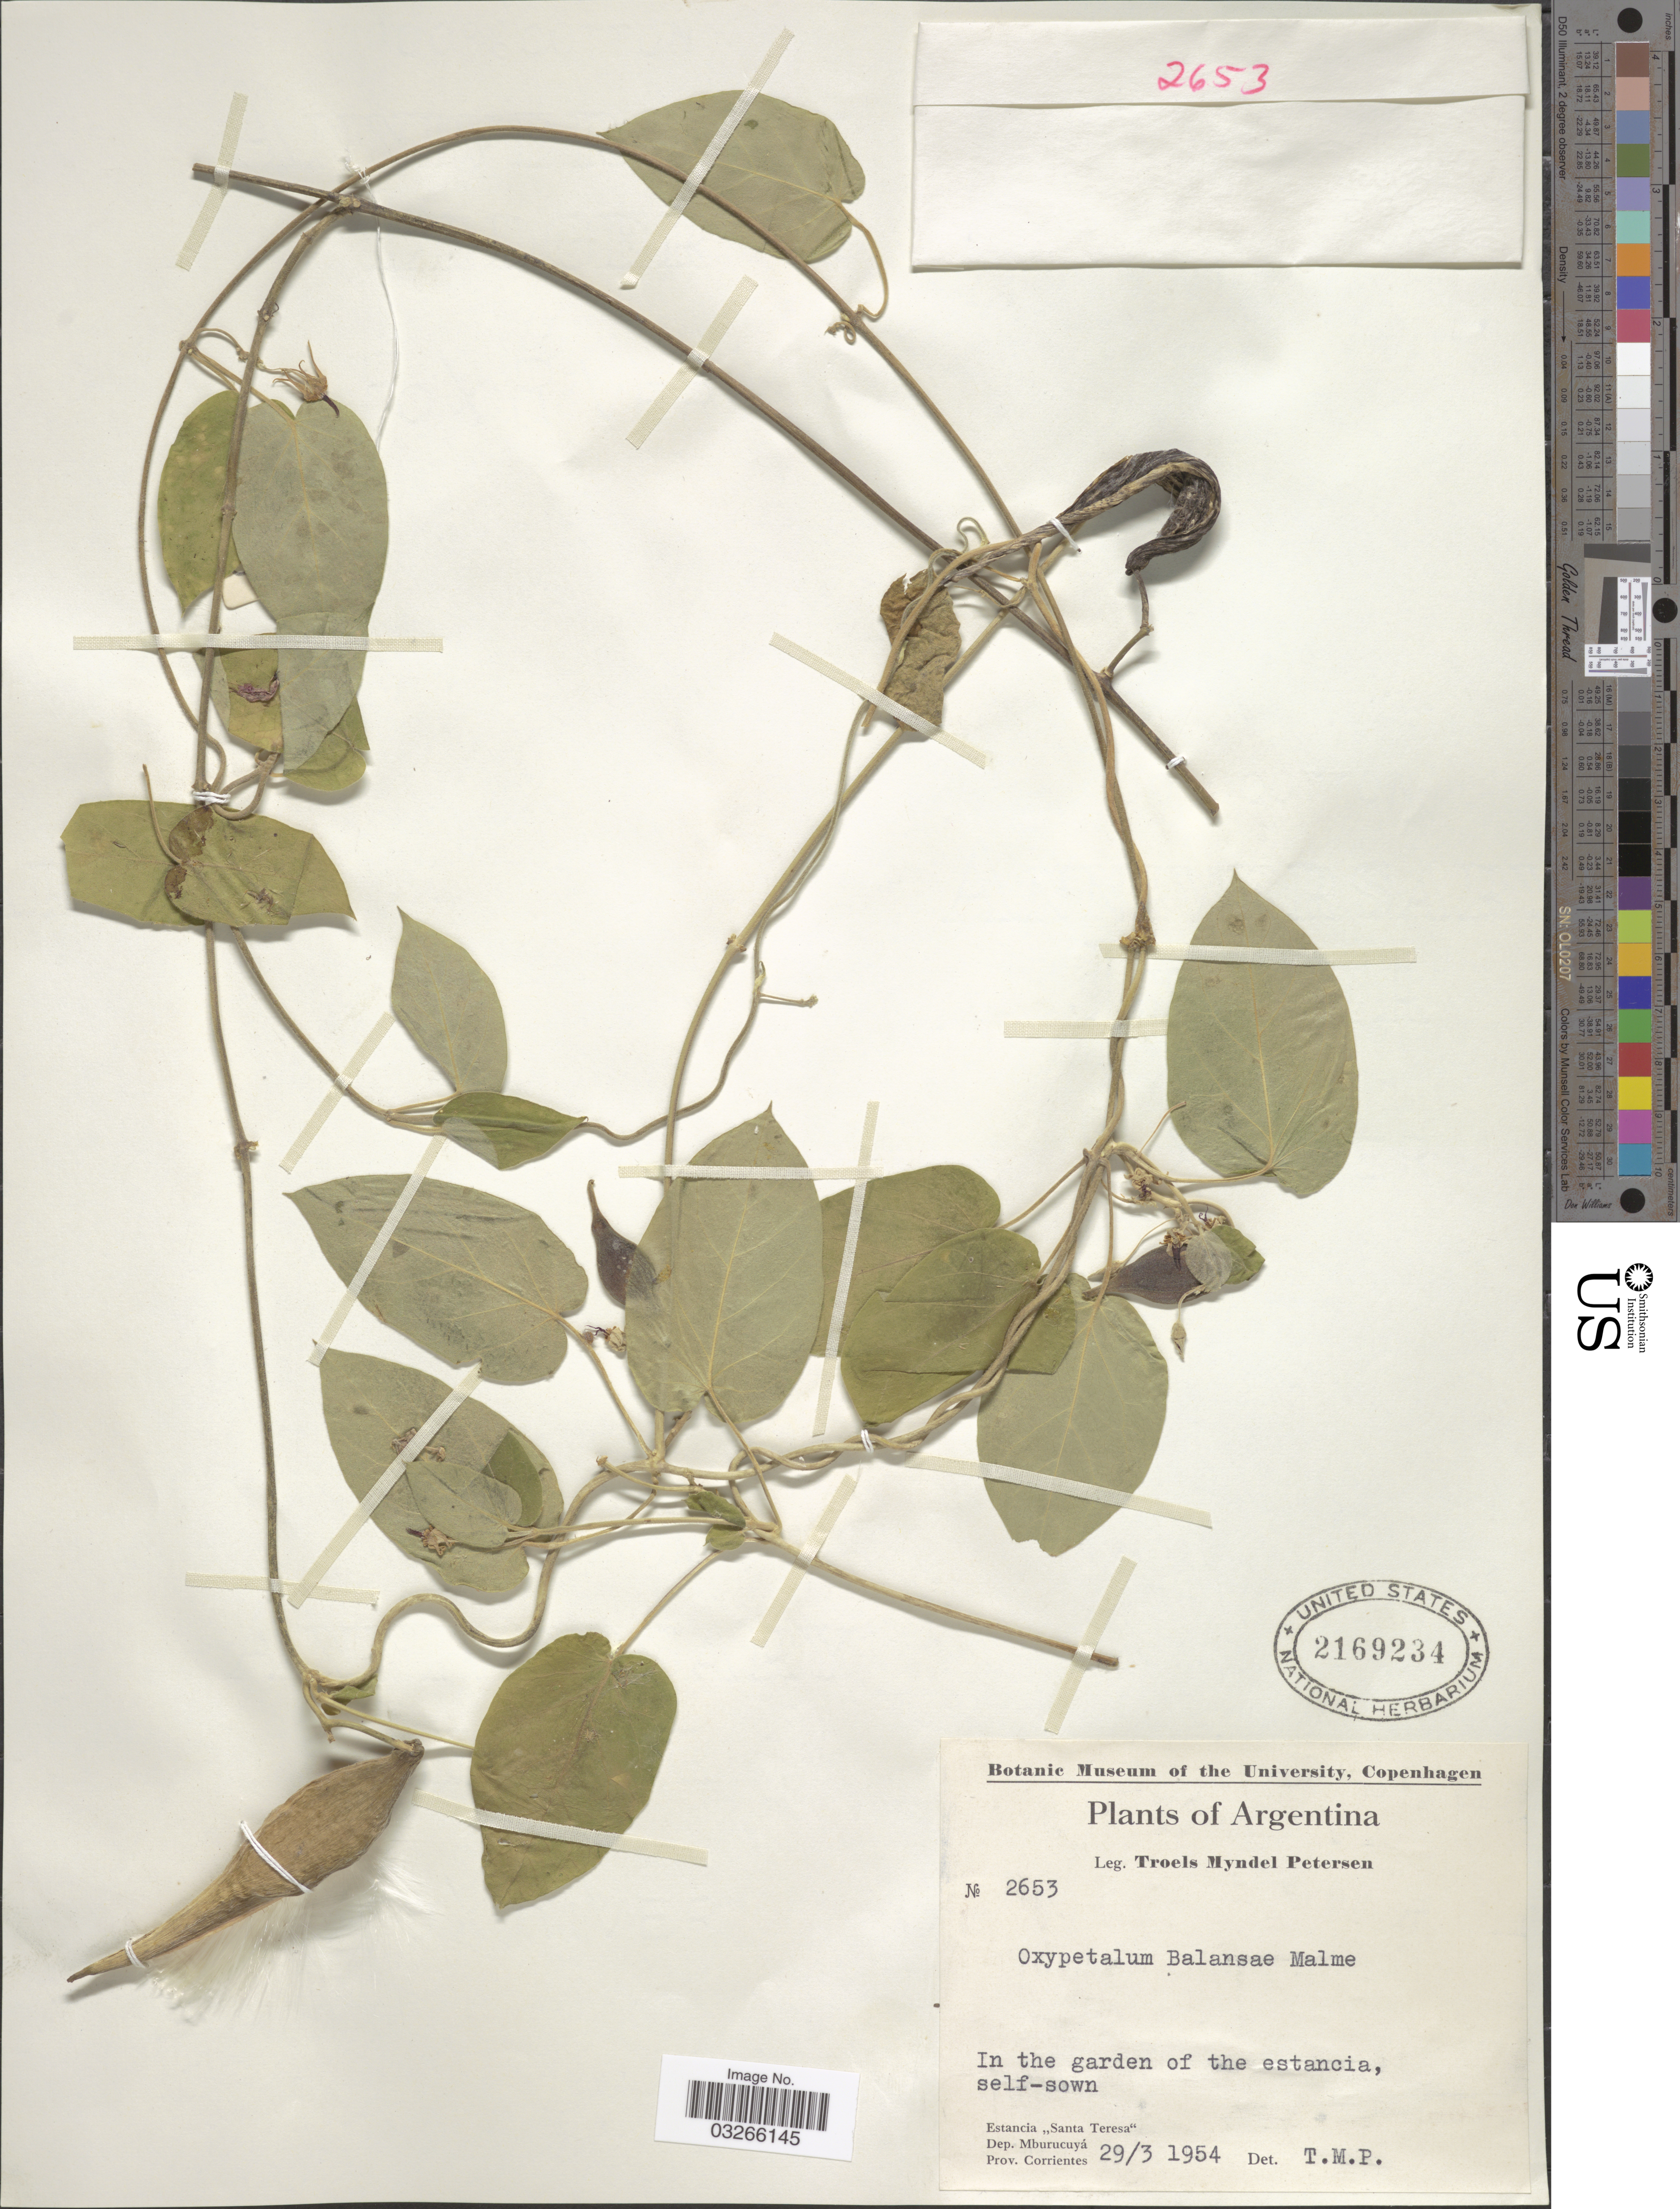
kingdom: Plantae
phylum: Tracheophyta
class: Magnoliopsida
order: Gentianales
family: Apocynaceae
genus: Oxypetalum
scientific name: Oxypetalum balansae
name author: Malme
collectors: T. M. Petersen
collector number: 2653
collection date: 1954-03-29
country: Argentina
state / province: Corrientes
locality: In the garden of the estancia, self-sown. Estancia "Santa Teresa", Dep. Mburucuyá.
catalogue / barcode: US 2169234